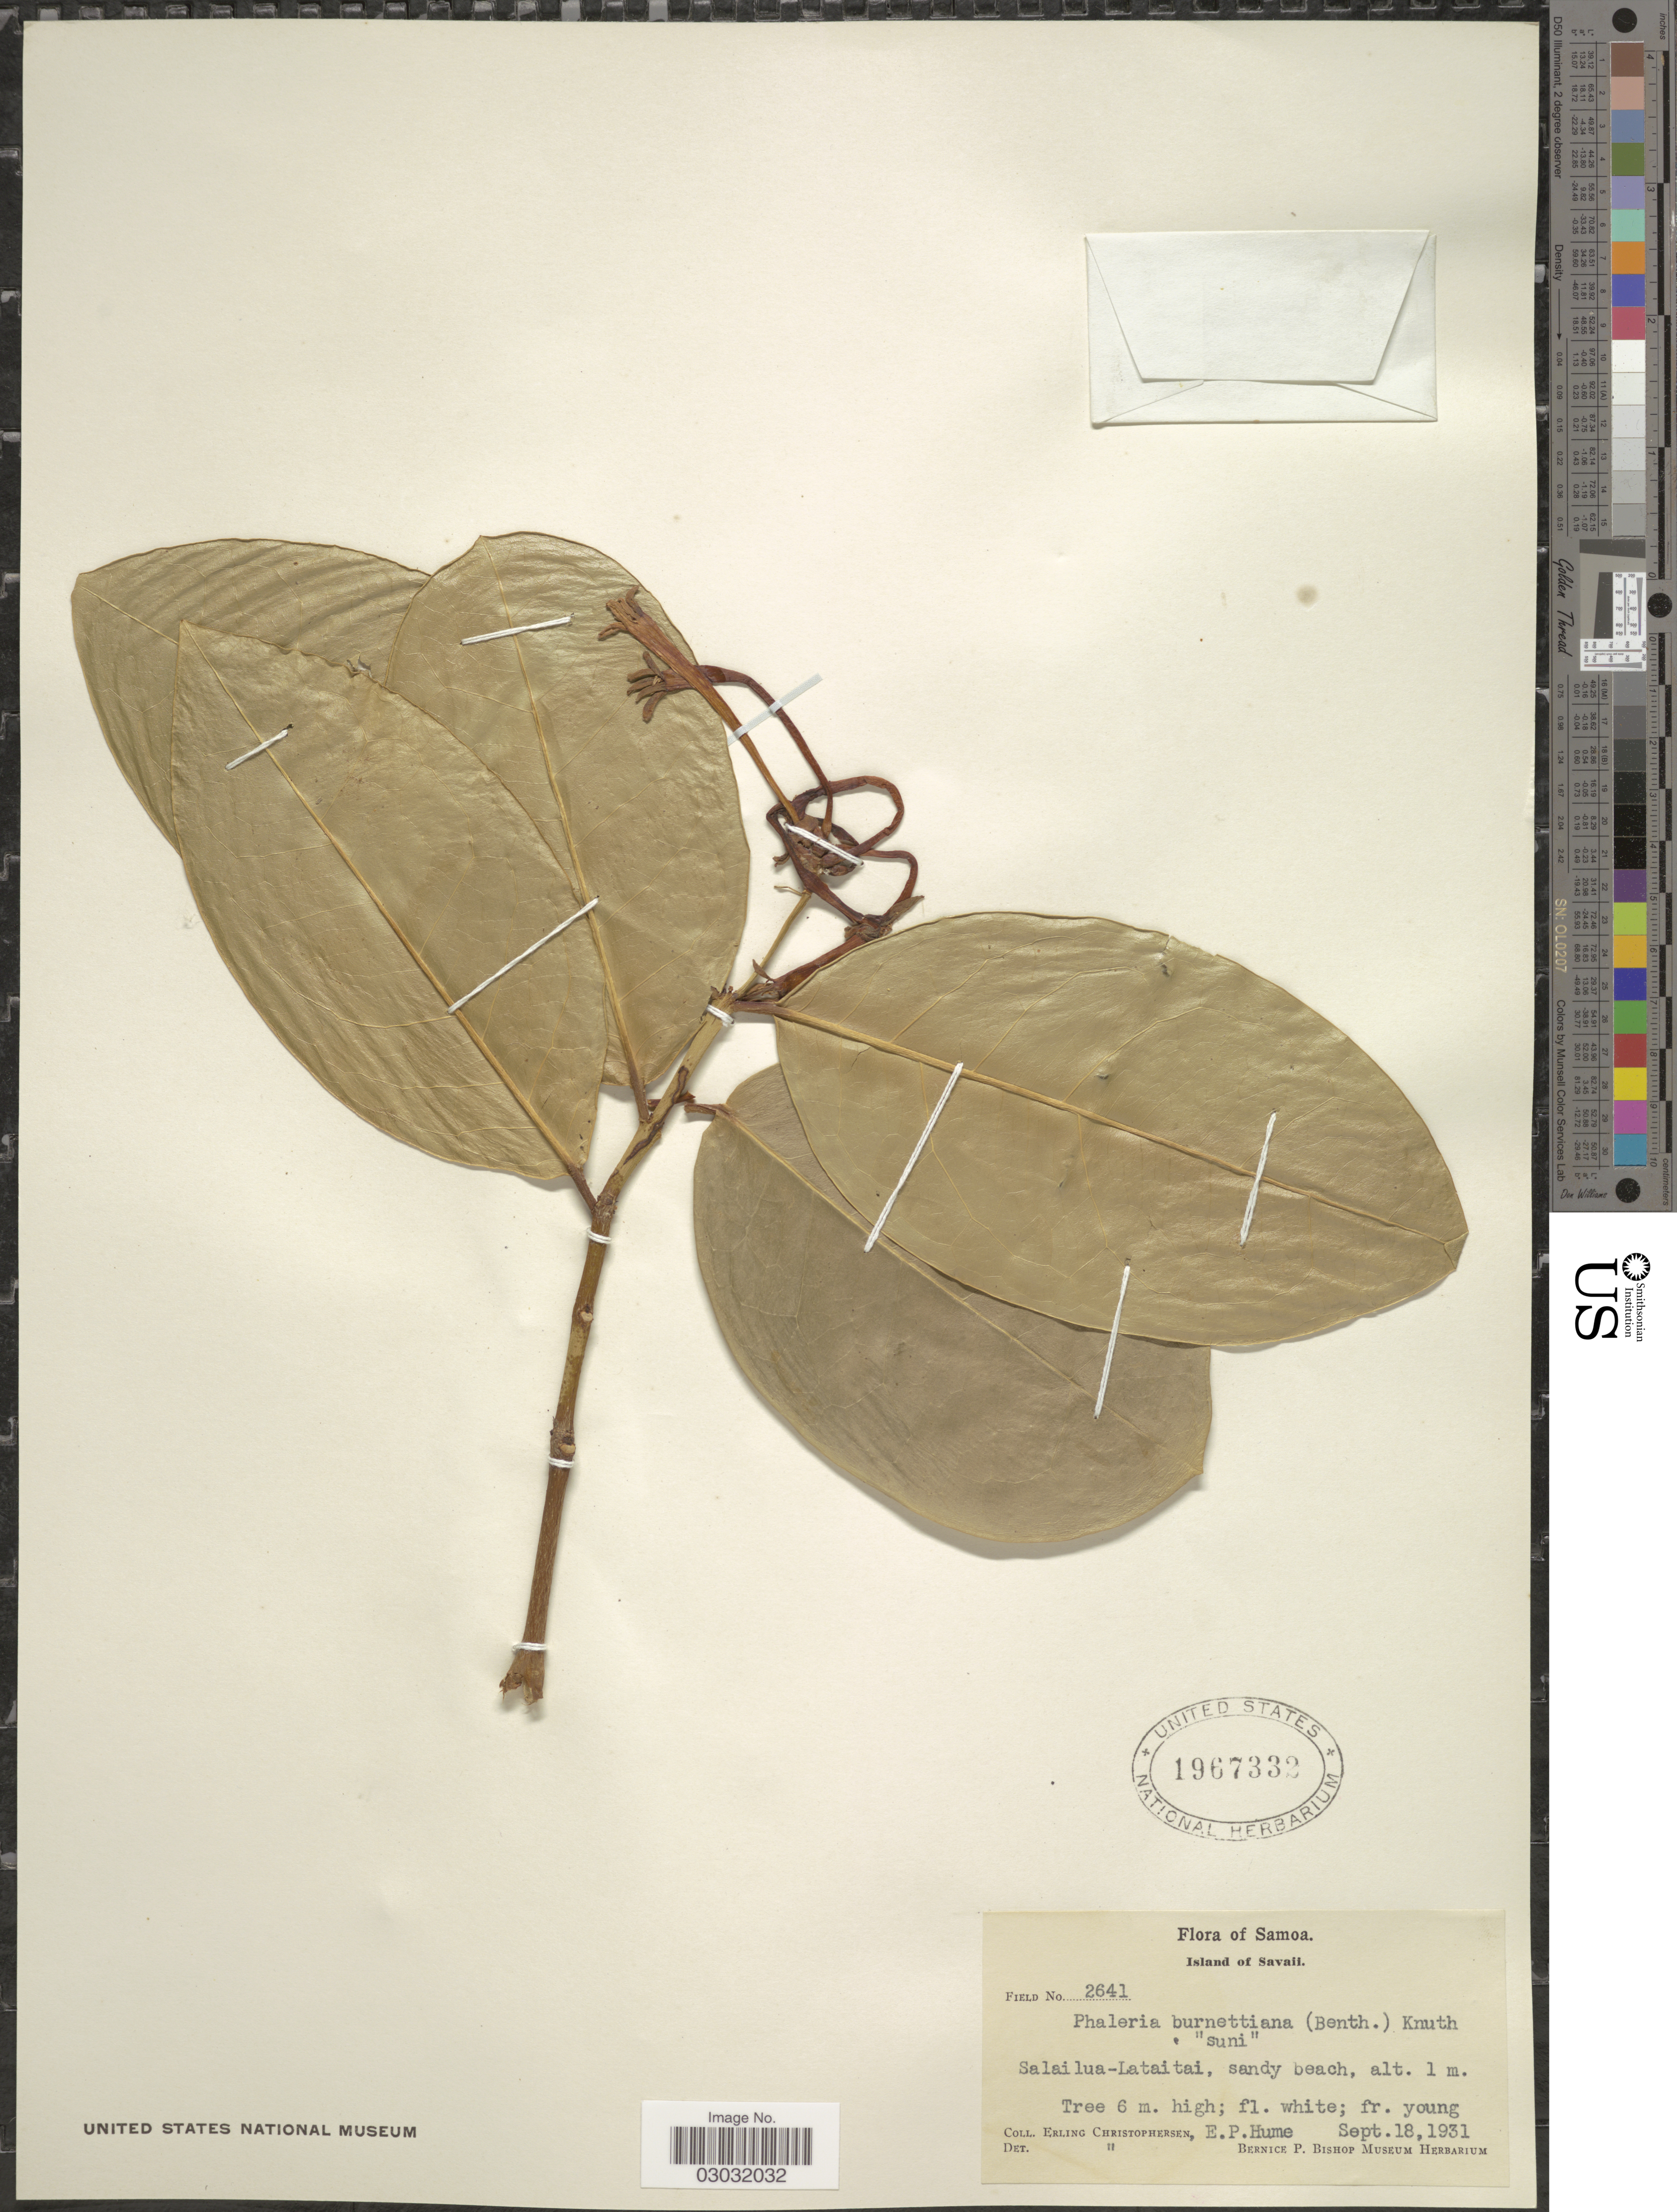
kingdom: Plantae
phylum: Tracheophyta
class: Magnoliopsida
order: Malvales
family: Thymelaeaceae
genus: Phaleria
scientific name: Phaleria disperma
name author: (G. Forst.) Baill.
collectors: E. Christophersen & E. P. Hume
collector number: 2641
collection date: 1931-09-18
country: Samoa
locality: Samoa, Island of Savaii, Salailua-Lataitai.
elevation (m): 1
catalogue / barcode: US 1967332